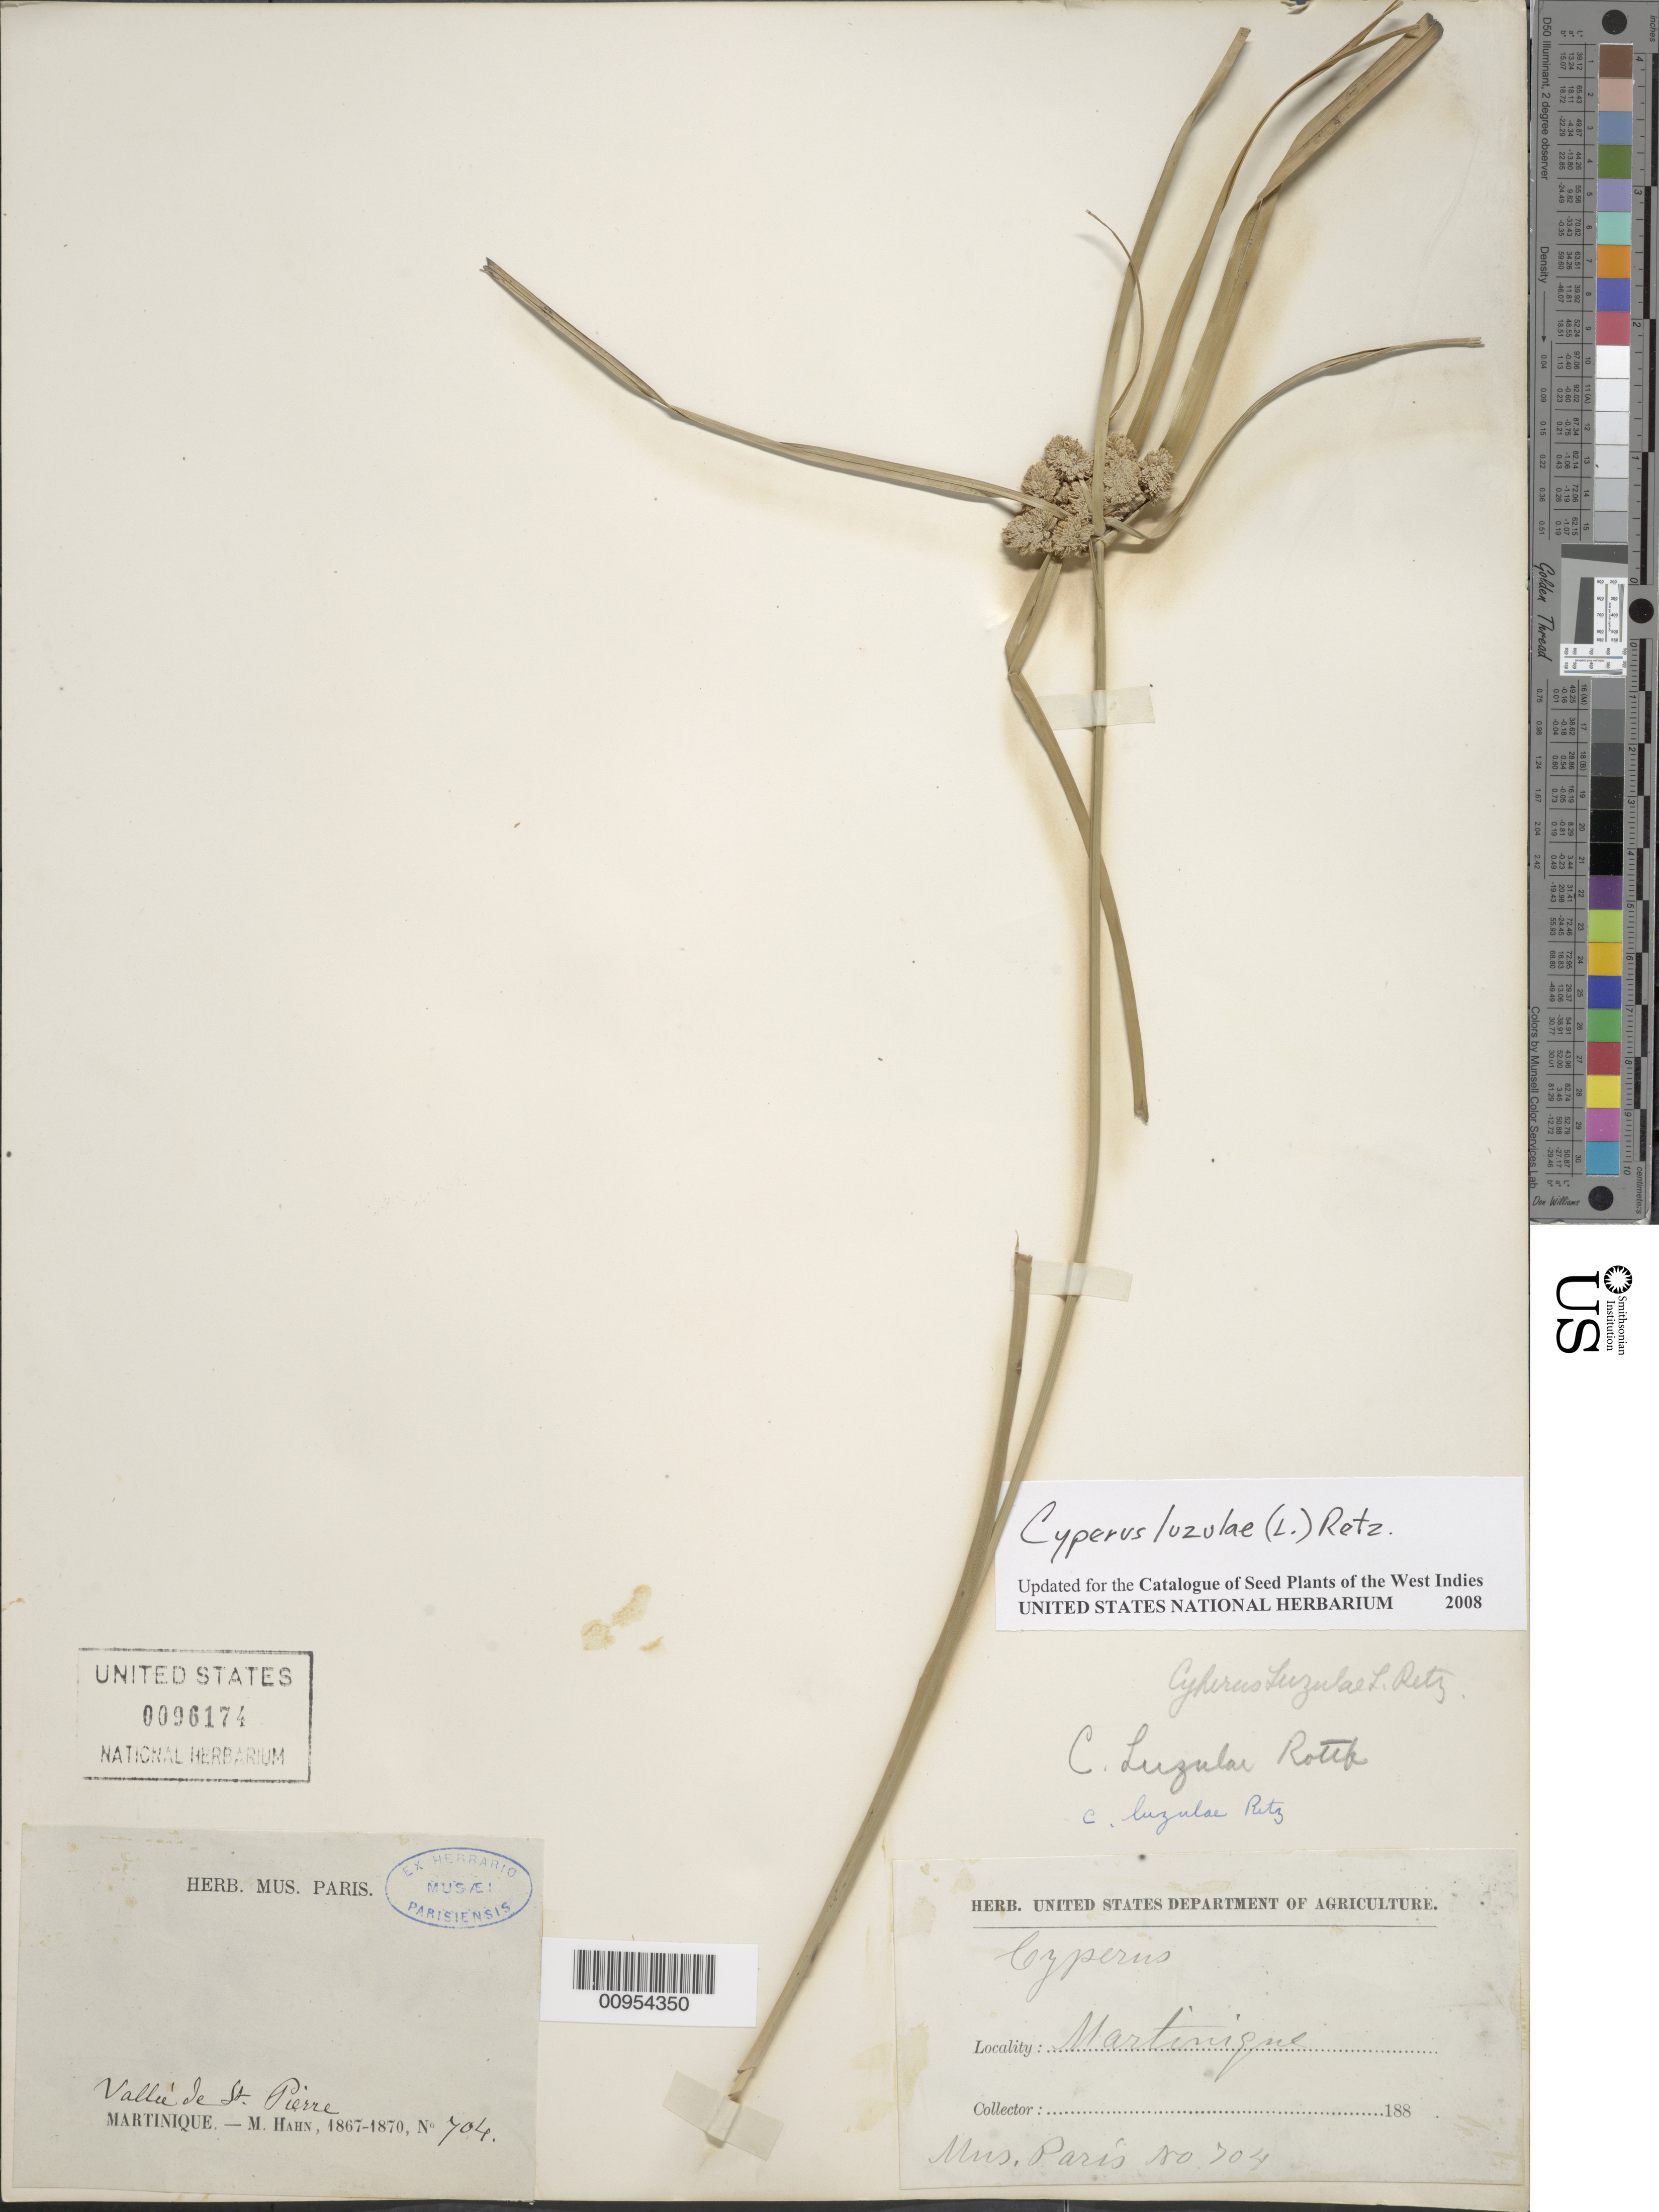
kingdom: Plantae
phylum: Tracheophyta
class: Liliopsida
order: Poales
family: Cyperaceae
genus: Cyperus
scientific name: Cyperus luzulae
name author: (L.) Rottb. ex Retz.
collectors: M. Hahn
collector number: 704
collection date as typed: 1880 to -- --- 1889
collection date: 1880/1889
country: Martinique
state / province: Saint-Pierre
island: Martinique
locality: Vallée de St. Pierre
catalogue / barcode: US 96174